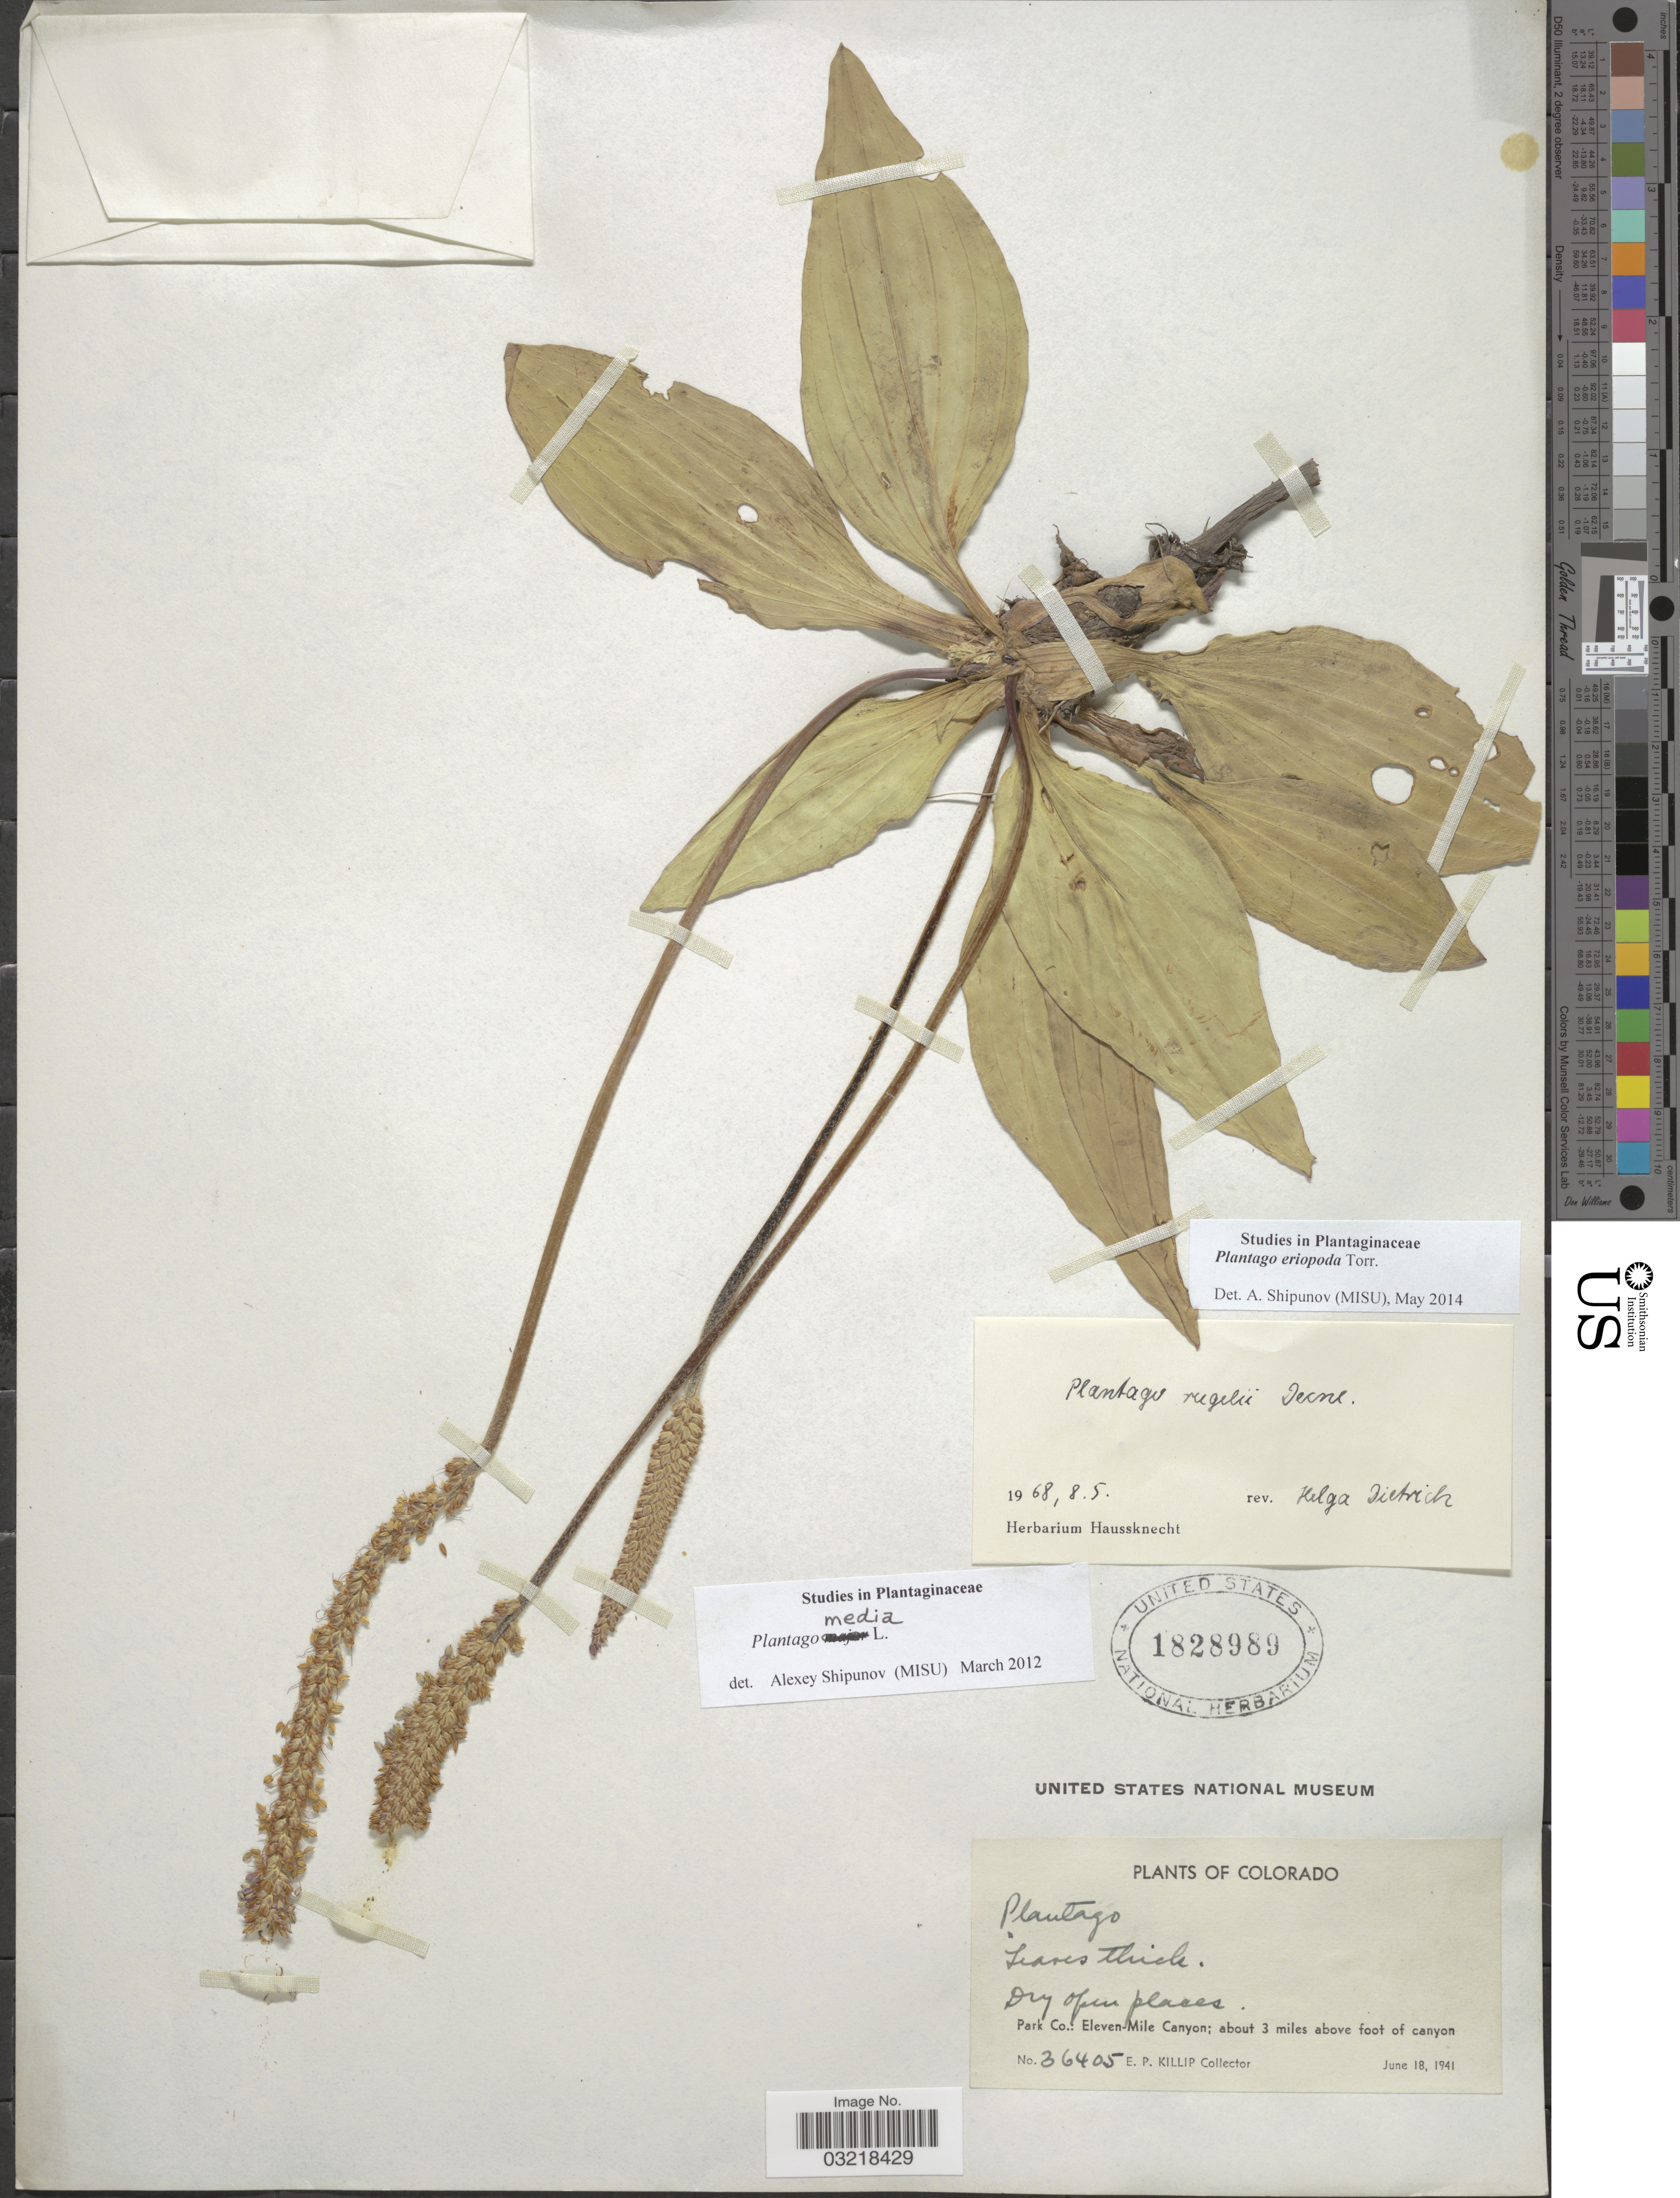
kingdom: Plantae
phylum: Tracheophyta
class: Magnoliopsida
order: Lamiales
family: Plantaginaceae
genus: Plantago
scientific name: Plantago eriopoda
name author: Torr.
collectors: E. P. Killip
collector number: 36405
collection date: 1941-06-18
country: United States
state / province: Colorado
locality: Park Co.: Eleven-Mile Canyon; about 3 miles above foot of canyon.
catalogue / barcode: US 1828989